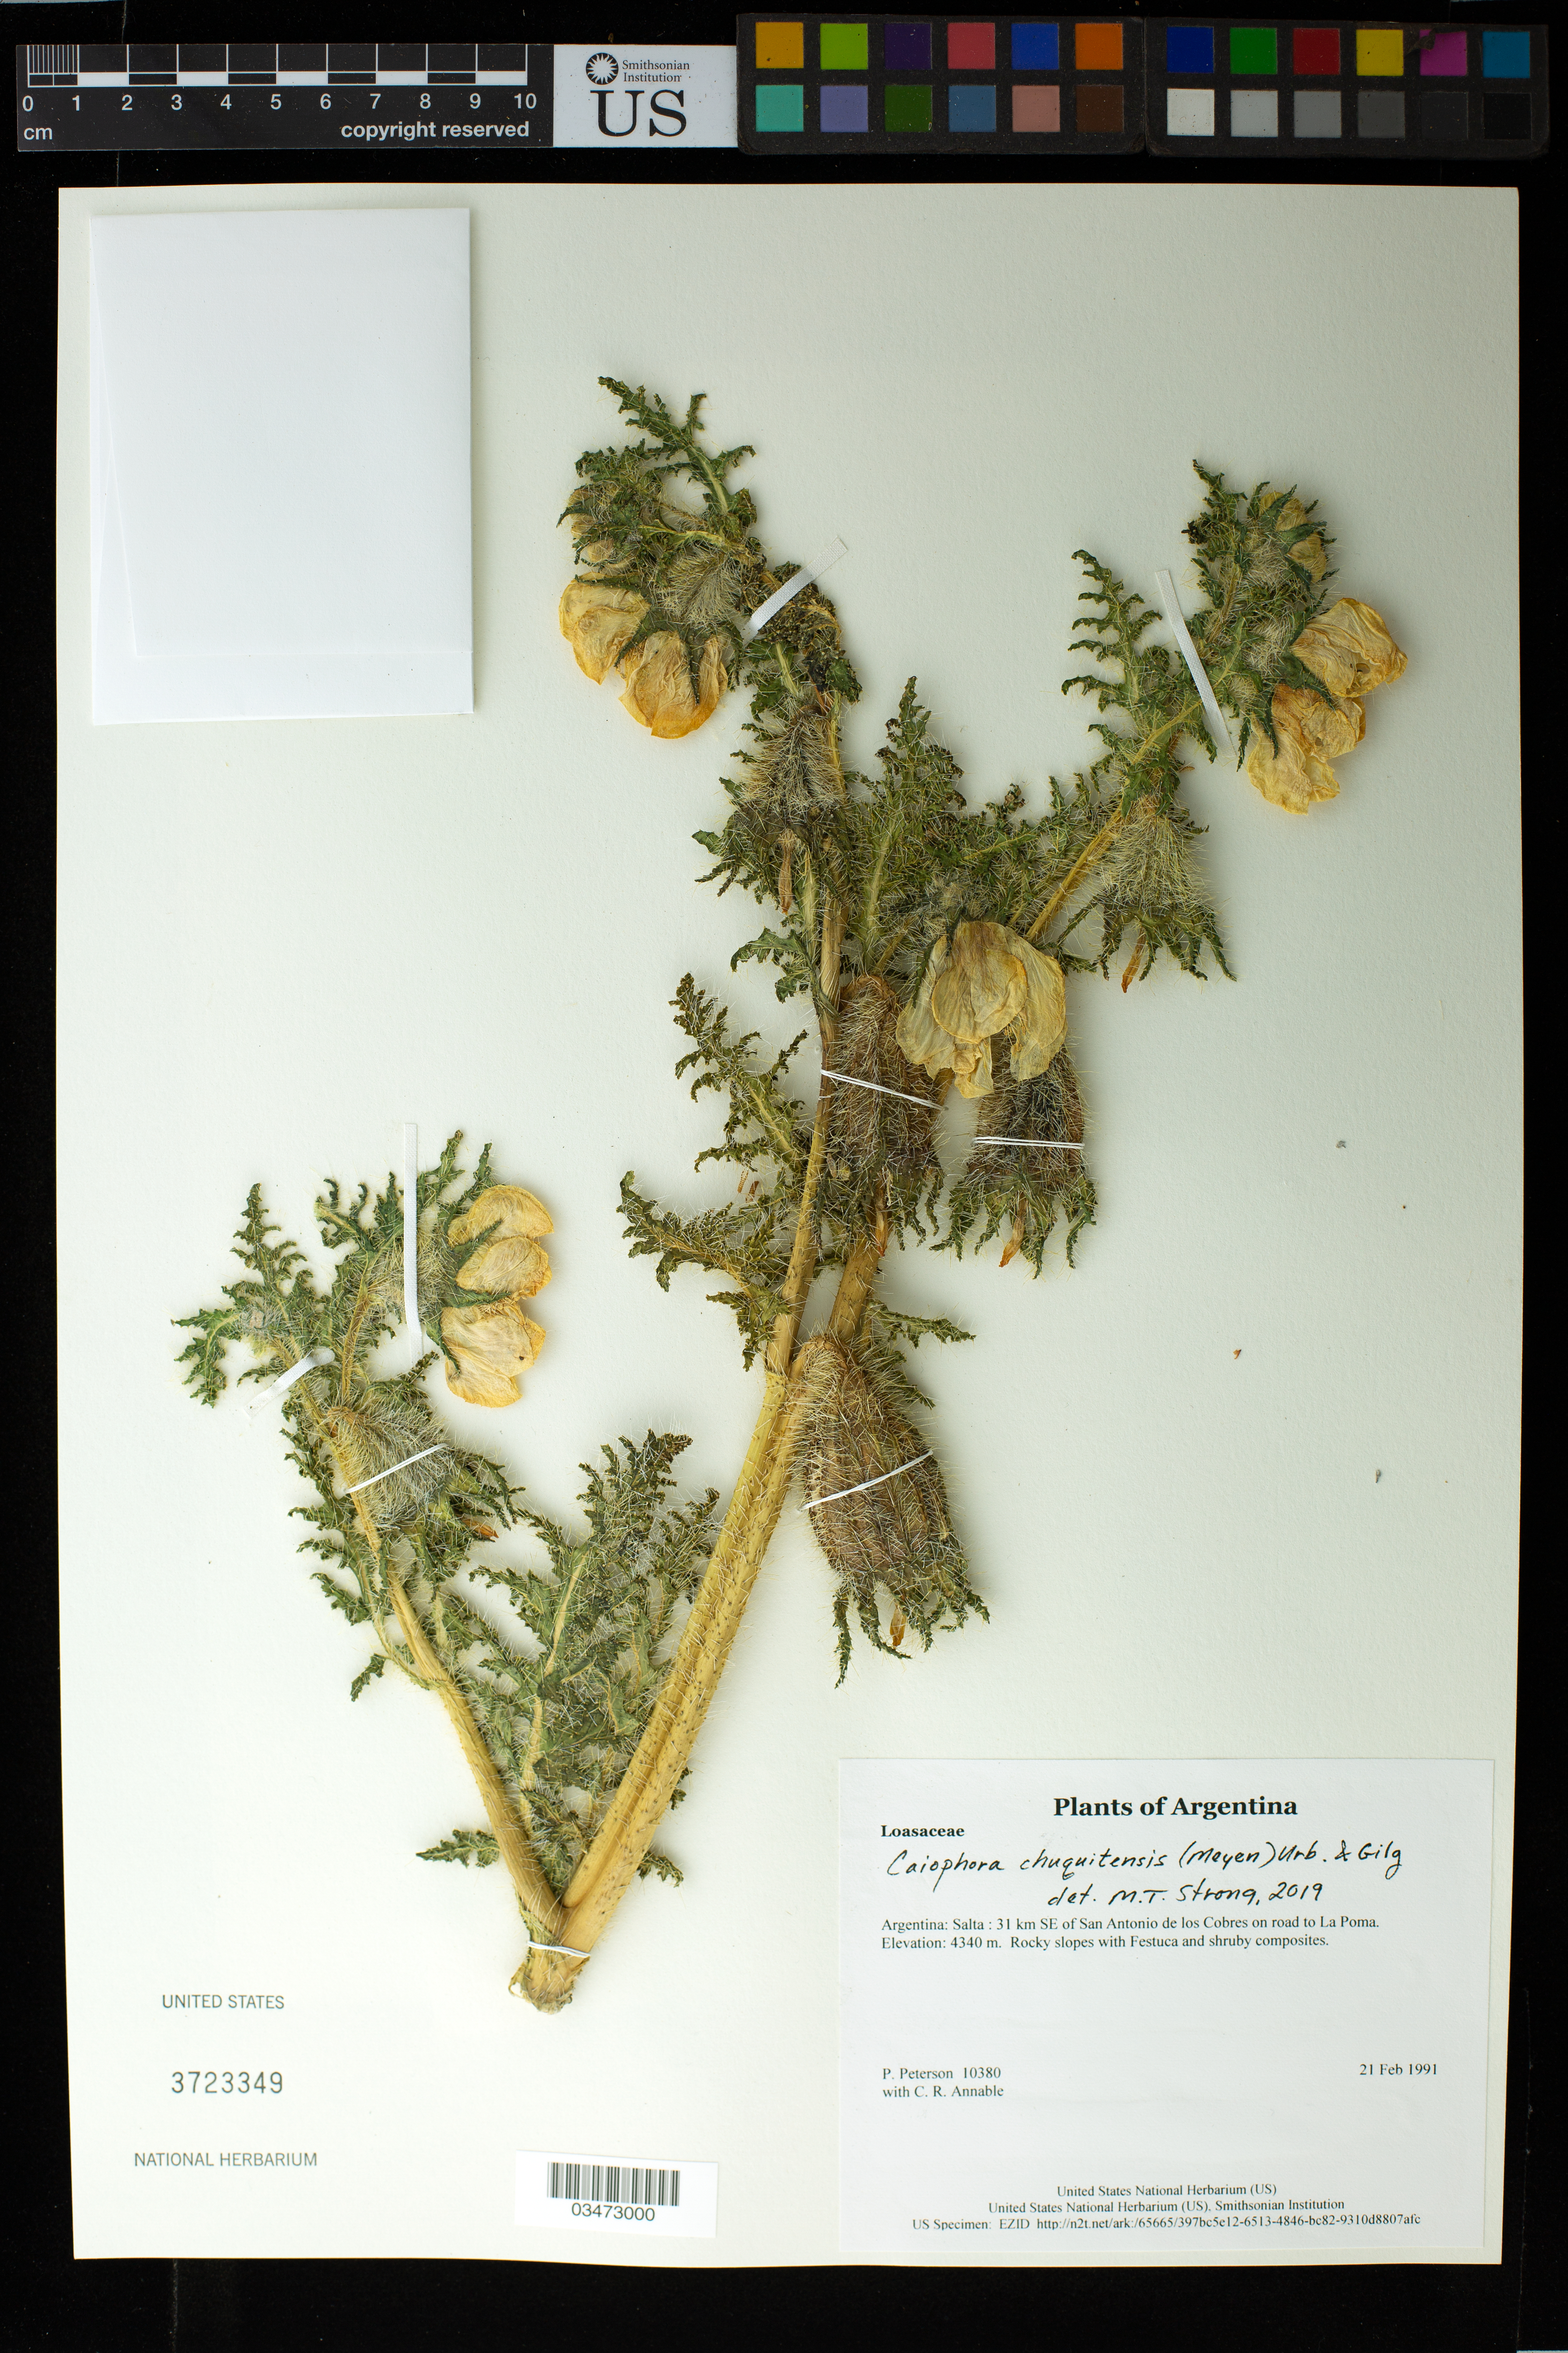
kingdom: Plantae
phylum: Tracheophyta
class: Magnoliopsida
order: Cornales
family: Loasaceae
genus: Caiophora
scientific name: Caiophora chuquitensis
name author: (Meyen) Urb. & Gilg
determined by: Strong, Mark T., (BOT), Smithsonian Institution - National Museum of Natural History (UNITED STATES)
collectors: P. M. Peterson & C. R. Annable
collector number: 10380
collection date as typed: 21 Feb 1991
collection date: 1991-02-21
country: Argentina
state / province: Salta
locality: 31 km SE of San Antonio de los Cobres on road to La Poma.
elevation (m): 4340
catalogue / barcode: US 3723349